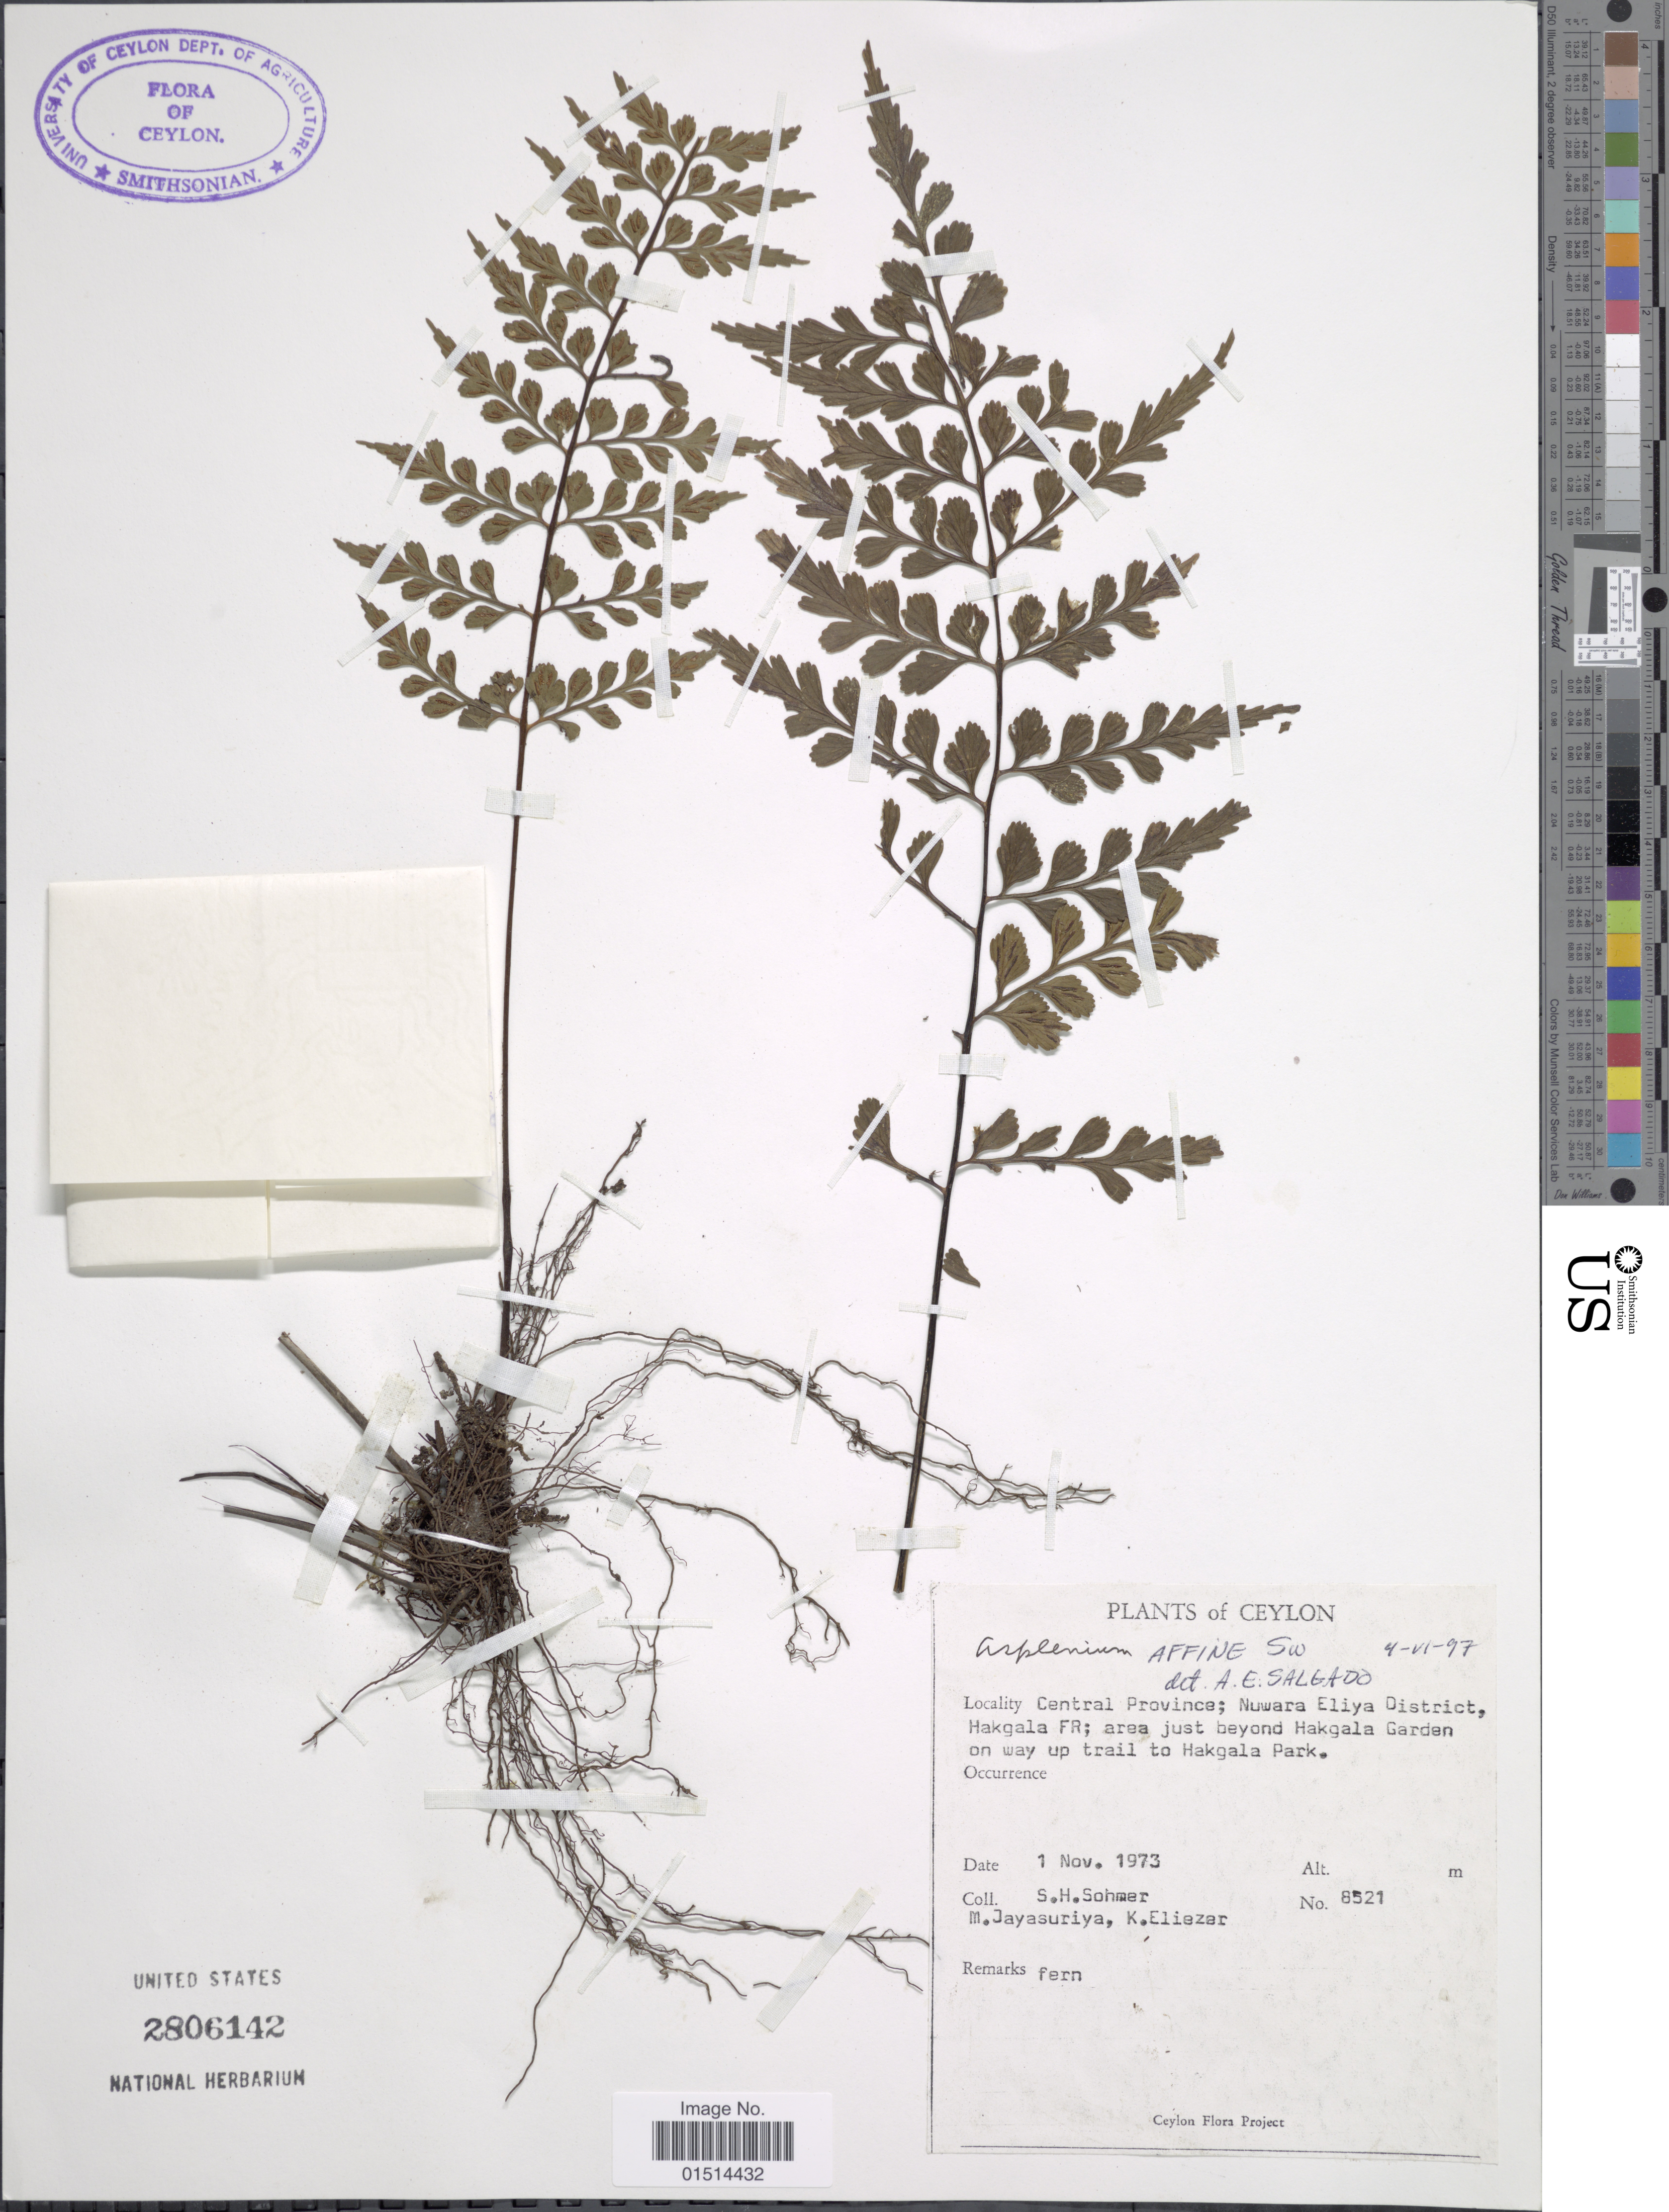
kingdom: Plantae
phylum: Tracheophyta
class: Polypodiopsida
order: Polypodiales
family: Aspleniaceae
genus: Asplenium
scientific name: Asplenium affine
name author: Sw.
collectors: S. H. Sohmer, M. Jayasuriya & K. Eliezer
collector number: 8521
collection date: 1973-11-01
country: Sri Lanka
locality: Ceylon, Nuwara Eliya District, Hakgala FR; area just beyond Hakgala Garden on way up trail to Hakgala Park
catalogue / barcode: US 2806142